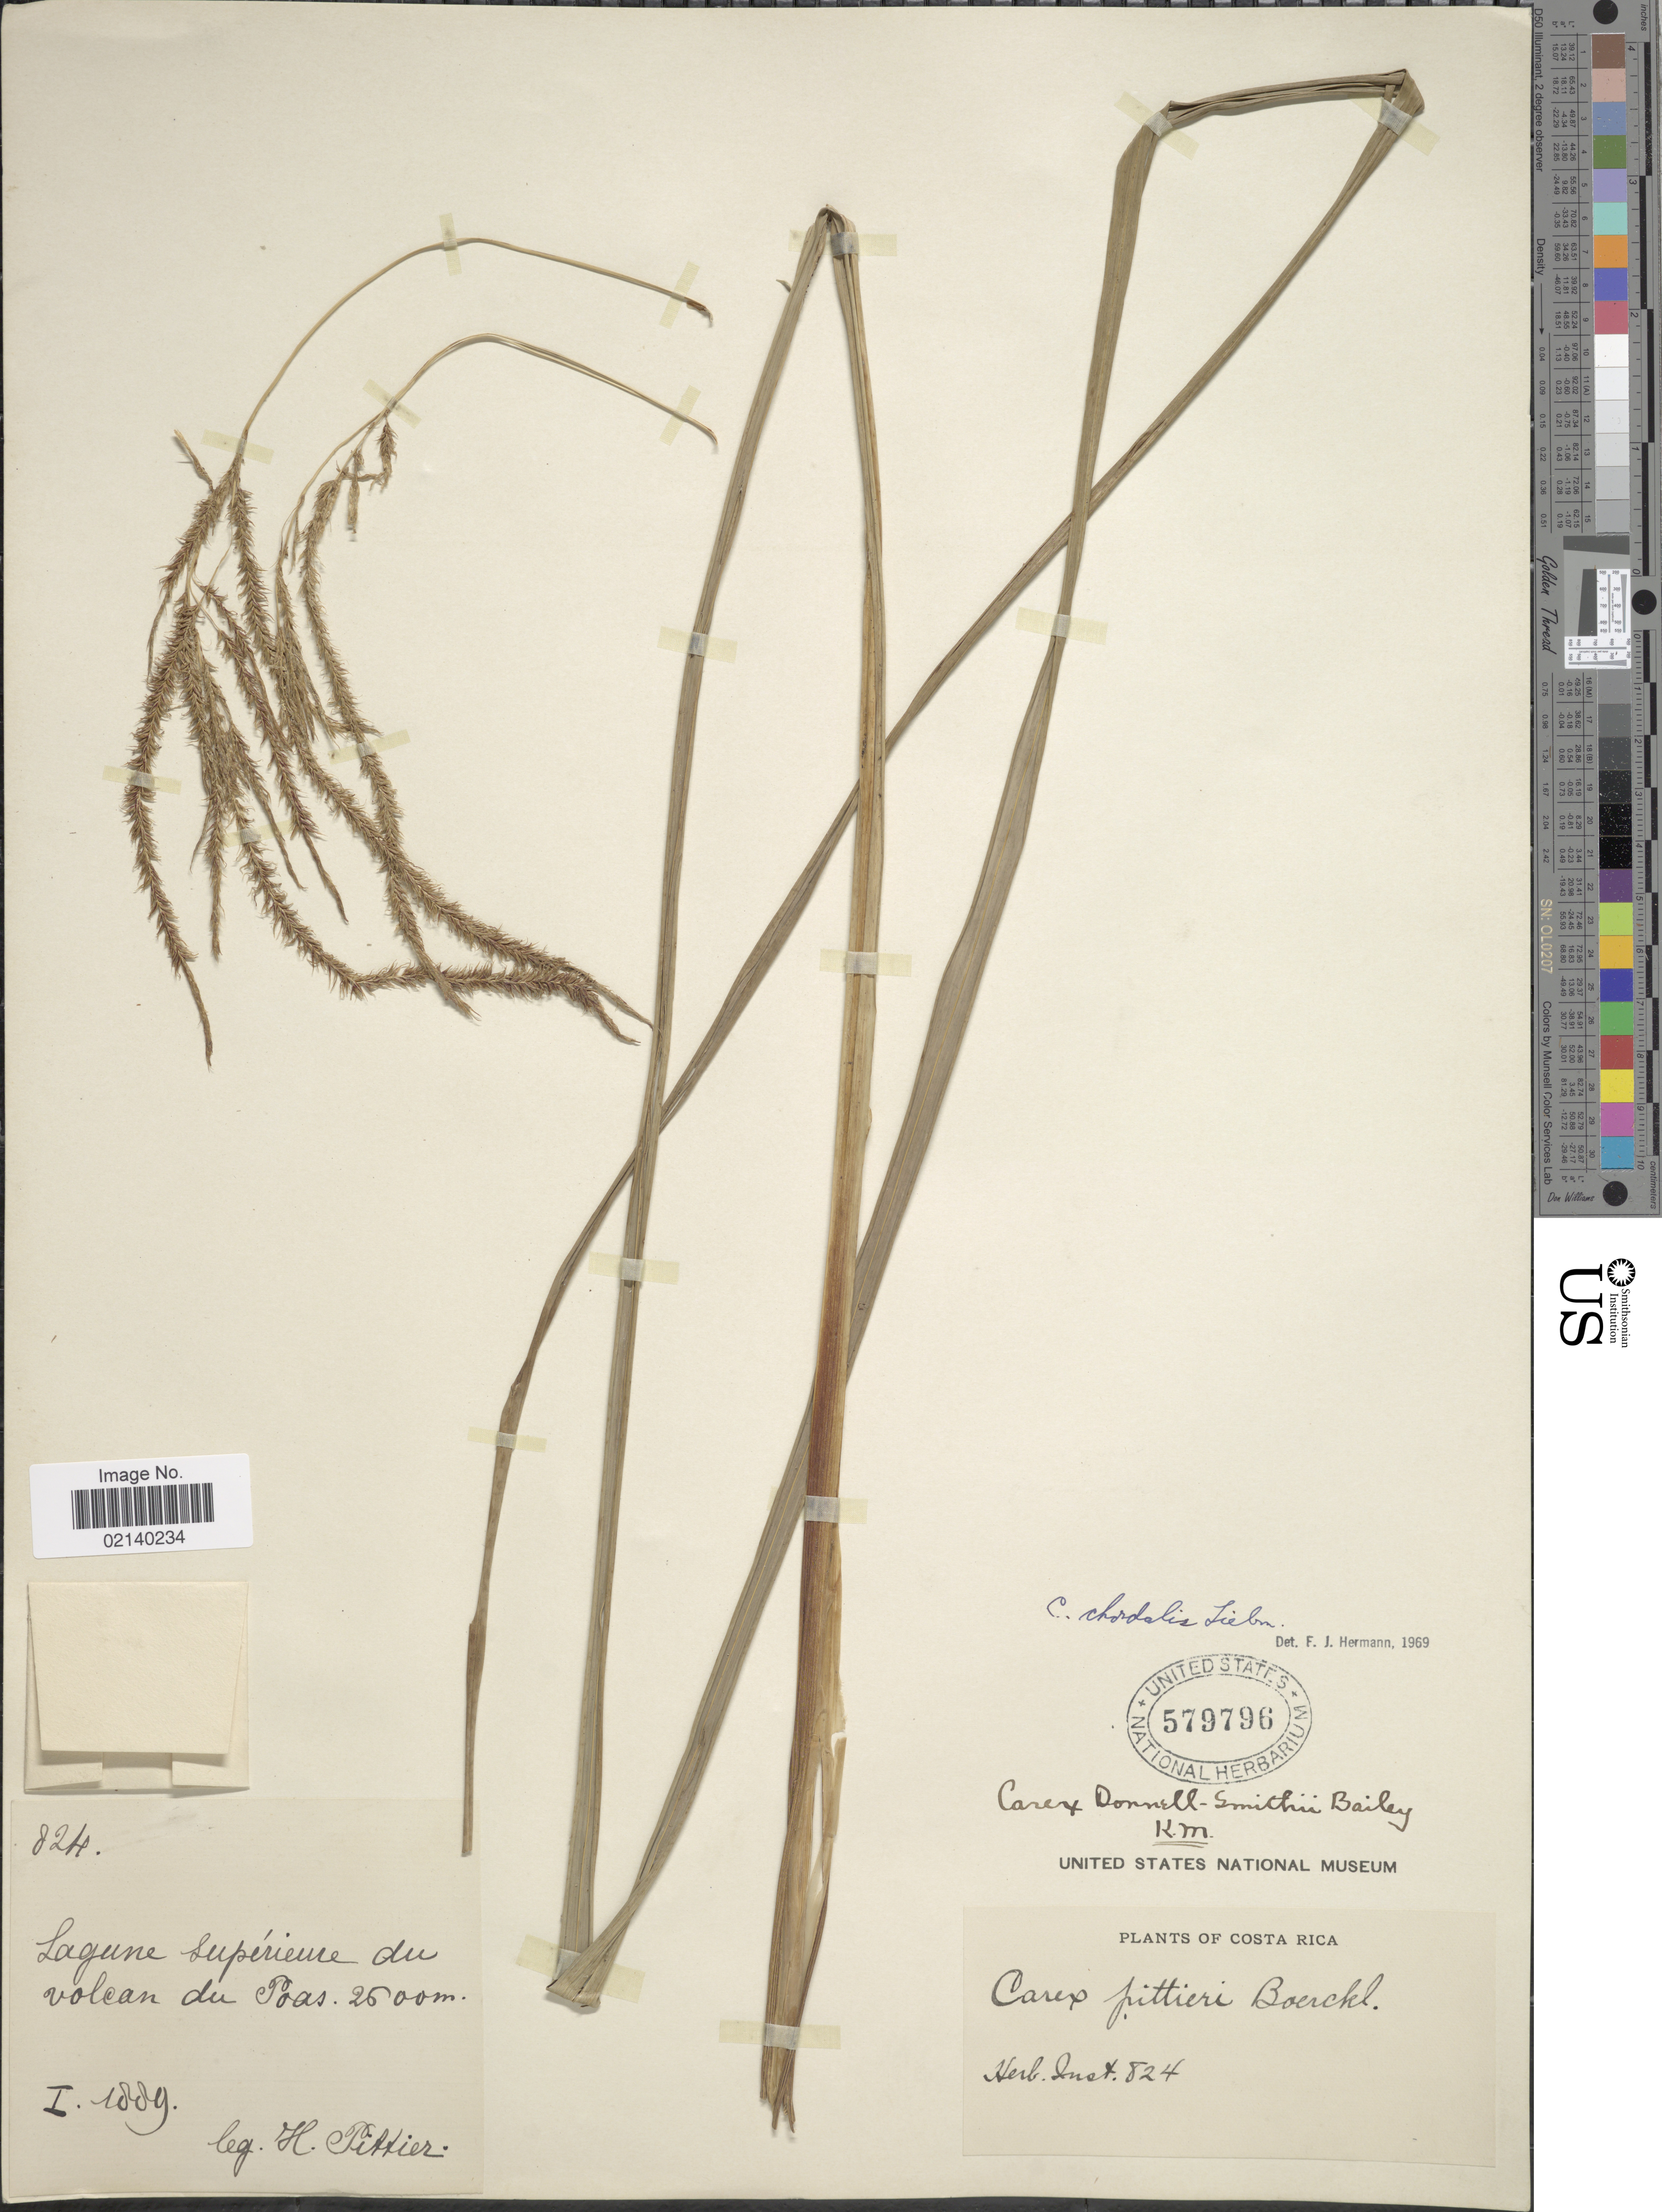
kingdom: Plantae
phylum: Tracheophyta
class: Liliopsida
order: Poales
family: Cyperaceae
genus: Carex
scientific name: Carex chordalis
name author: Liebm.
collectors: H. F. Pittier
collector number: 824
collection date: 1889-01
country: Costa Rica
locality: Lagune superieure du volcan do Poas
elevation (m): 2500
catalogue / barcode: US 579796